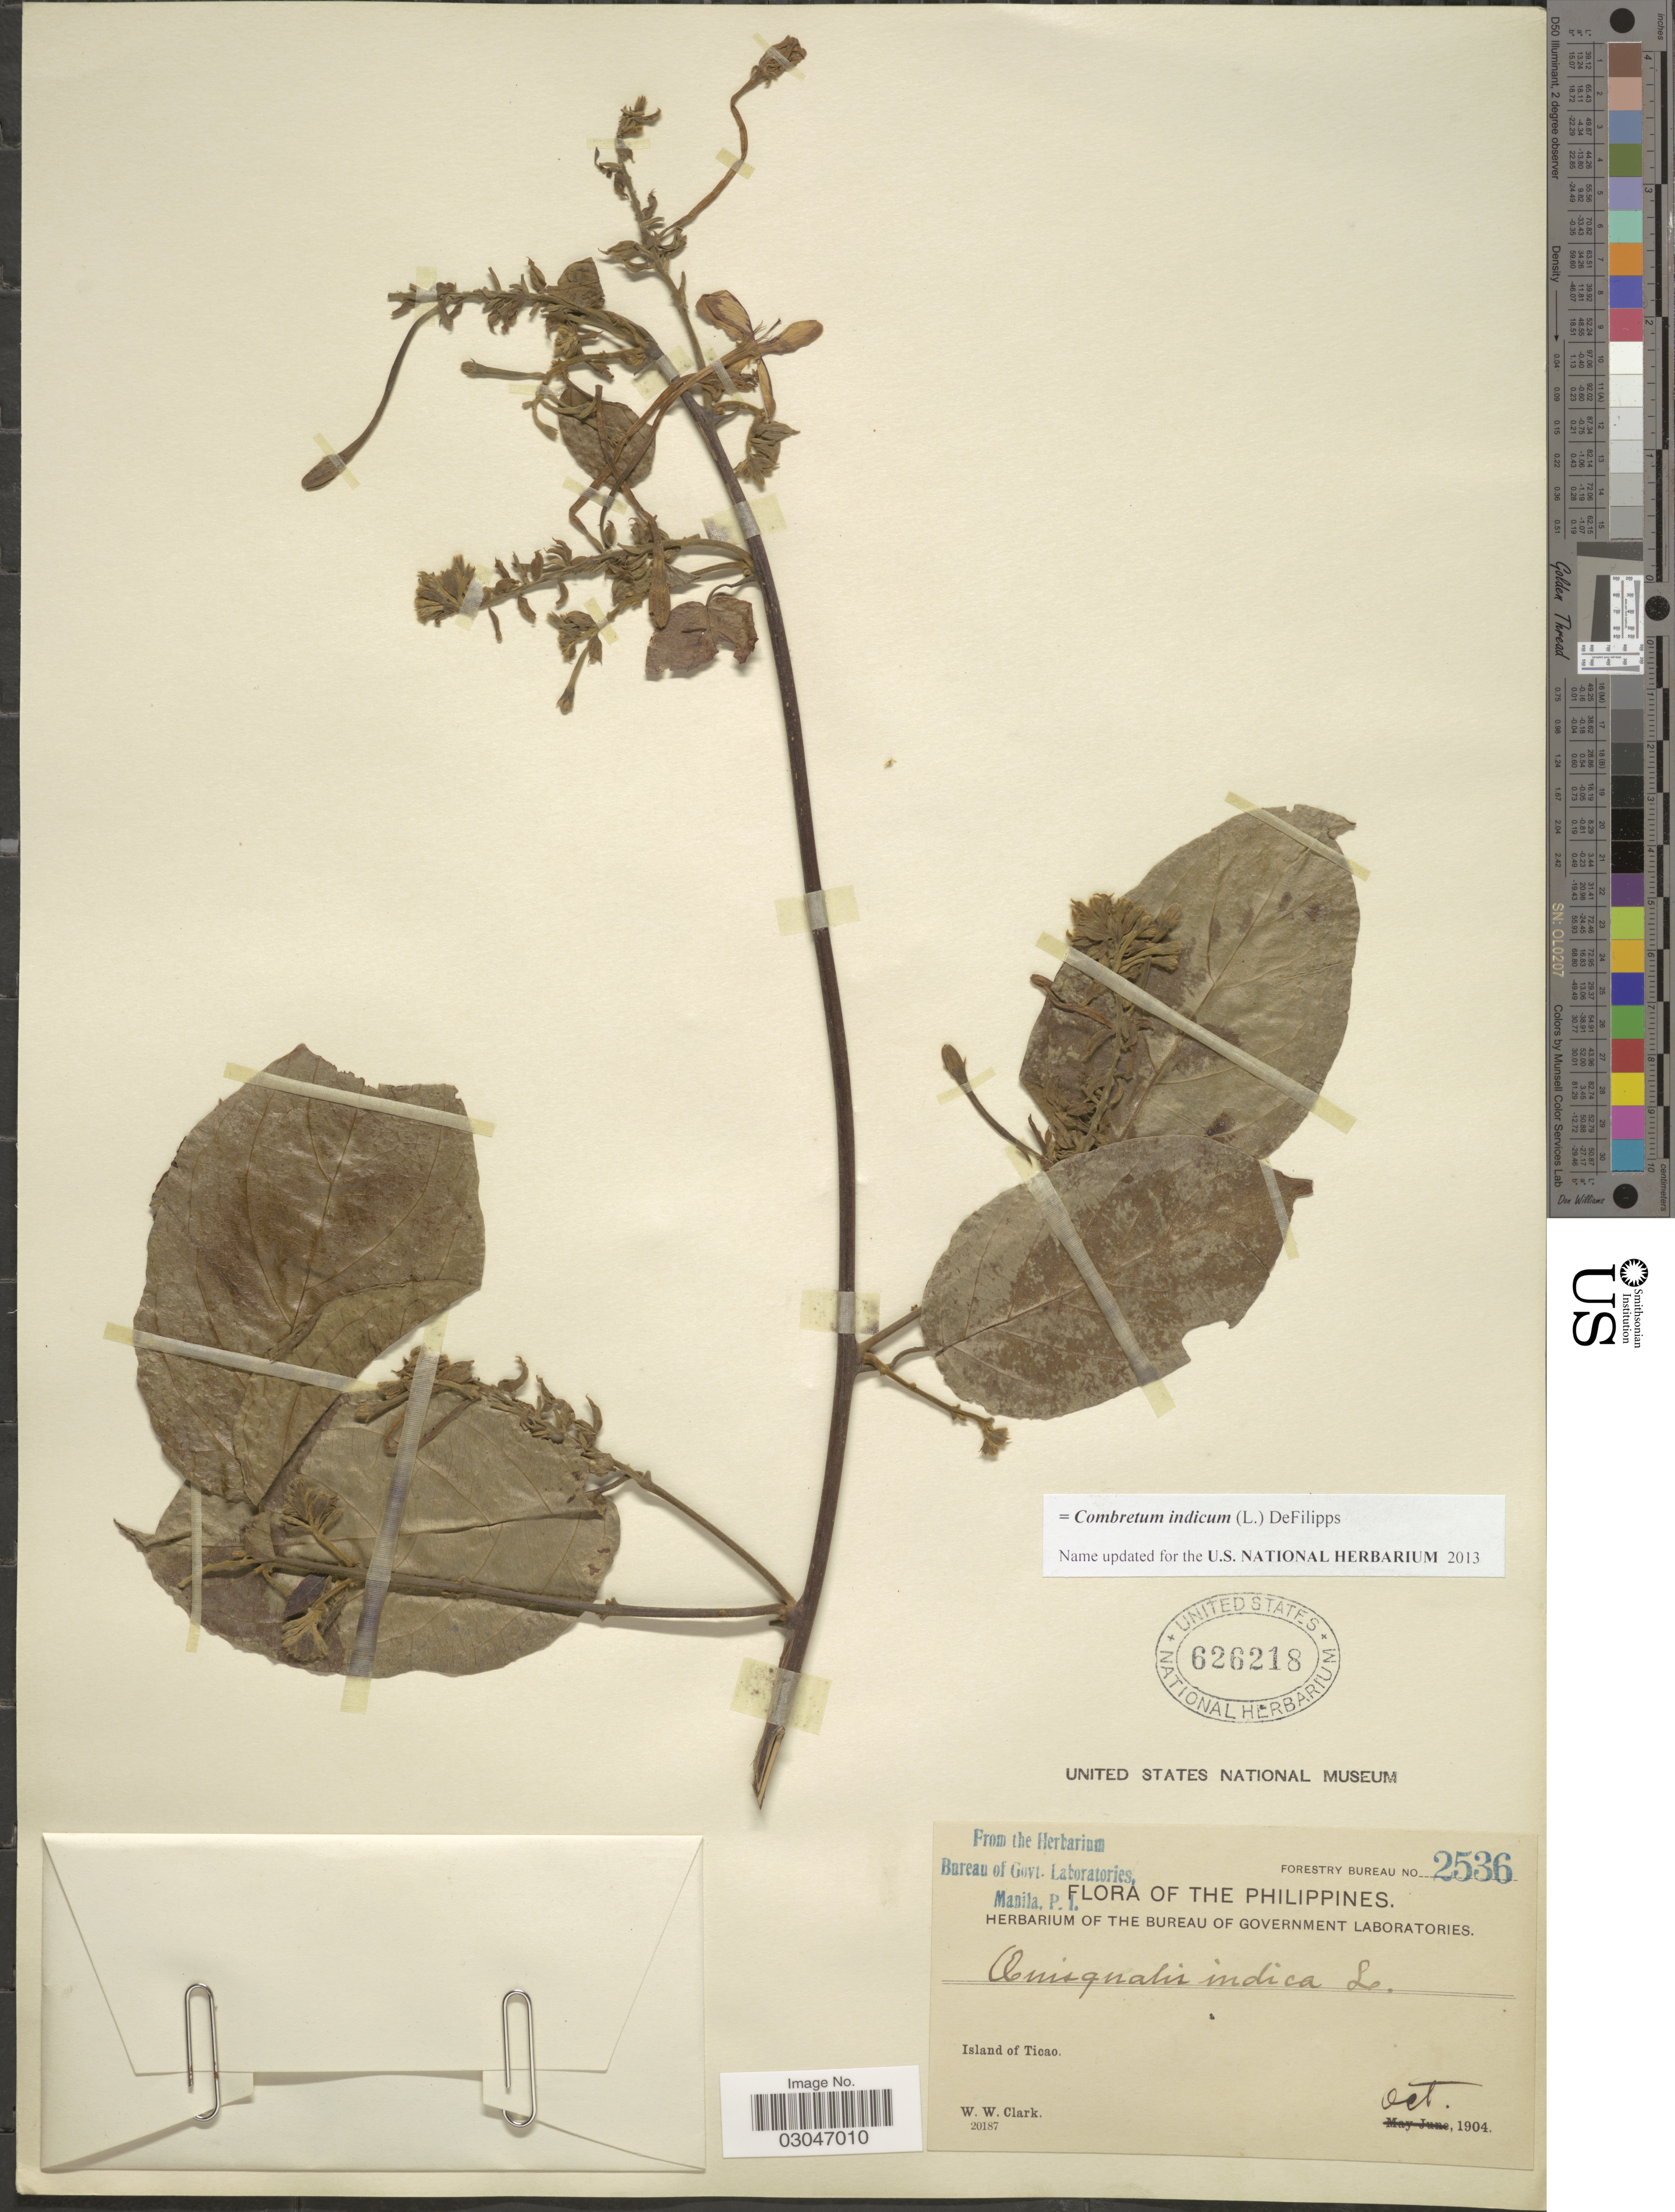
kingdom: Plantae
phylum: Tracheophyta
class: Magnoliopsida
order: Myrtales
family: Combretaceae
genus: Combretum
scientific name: Combretum indicum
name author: (L.) DeFilipps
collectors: W. W. Clark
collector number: Forestry Bureau 2536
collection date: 1904-10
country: Philippines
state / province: Bicol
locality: Island of Ticao.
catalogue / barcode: US 626218